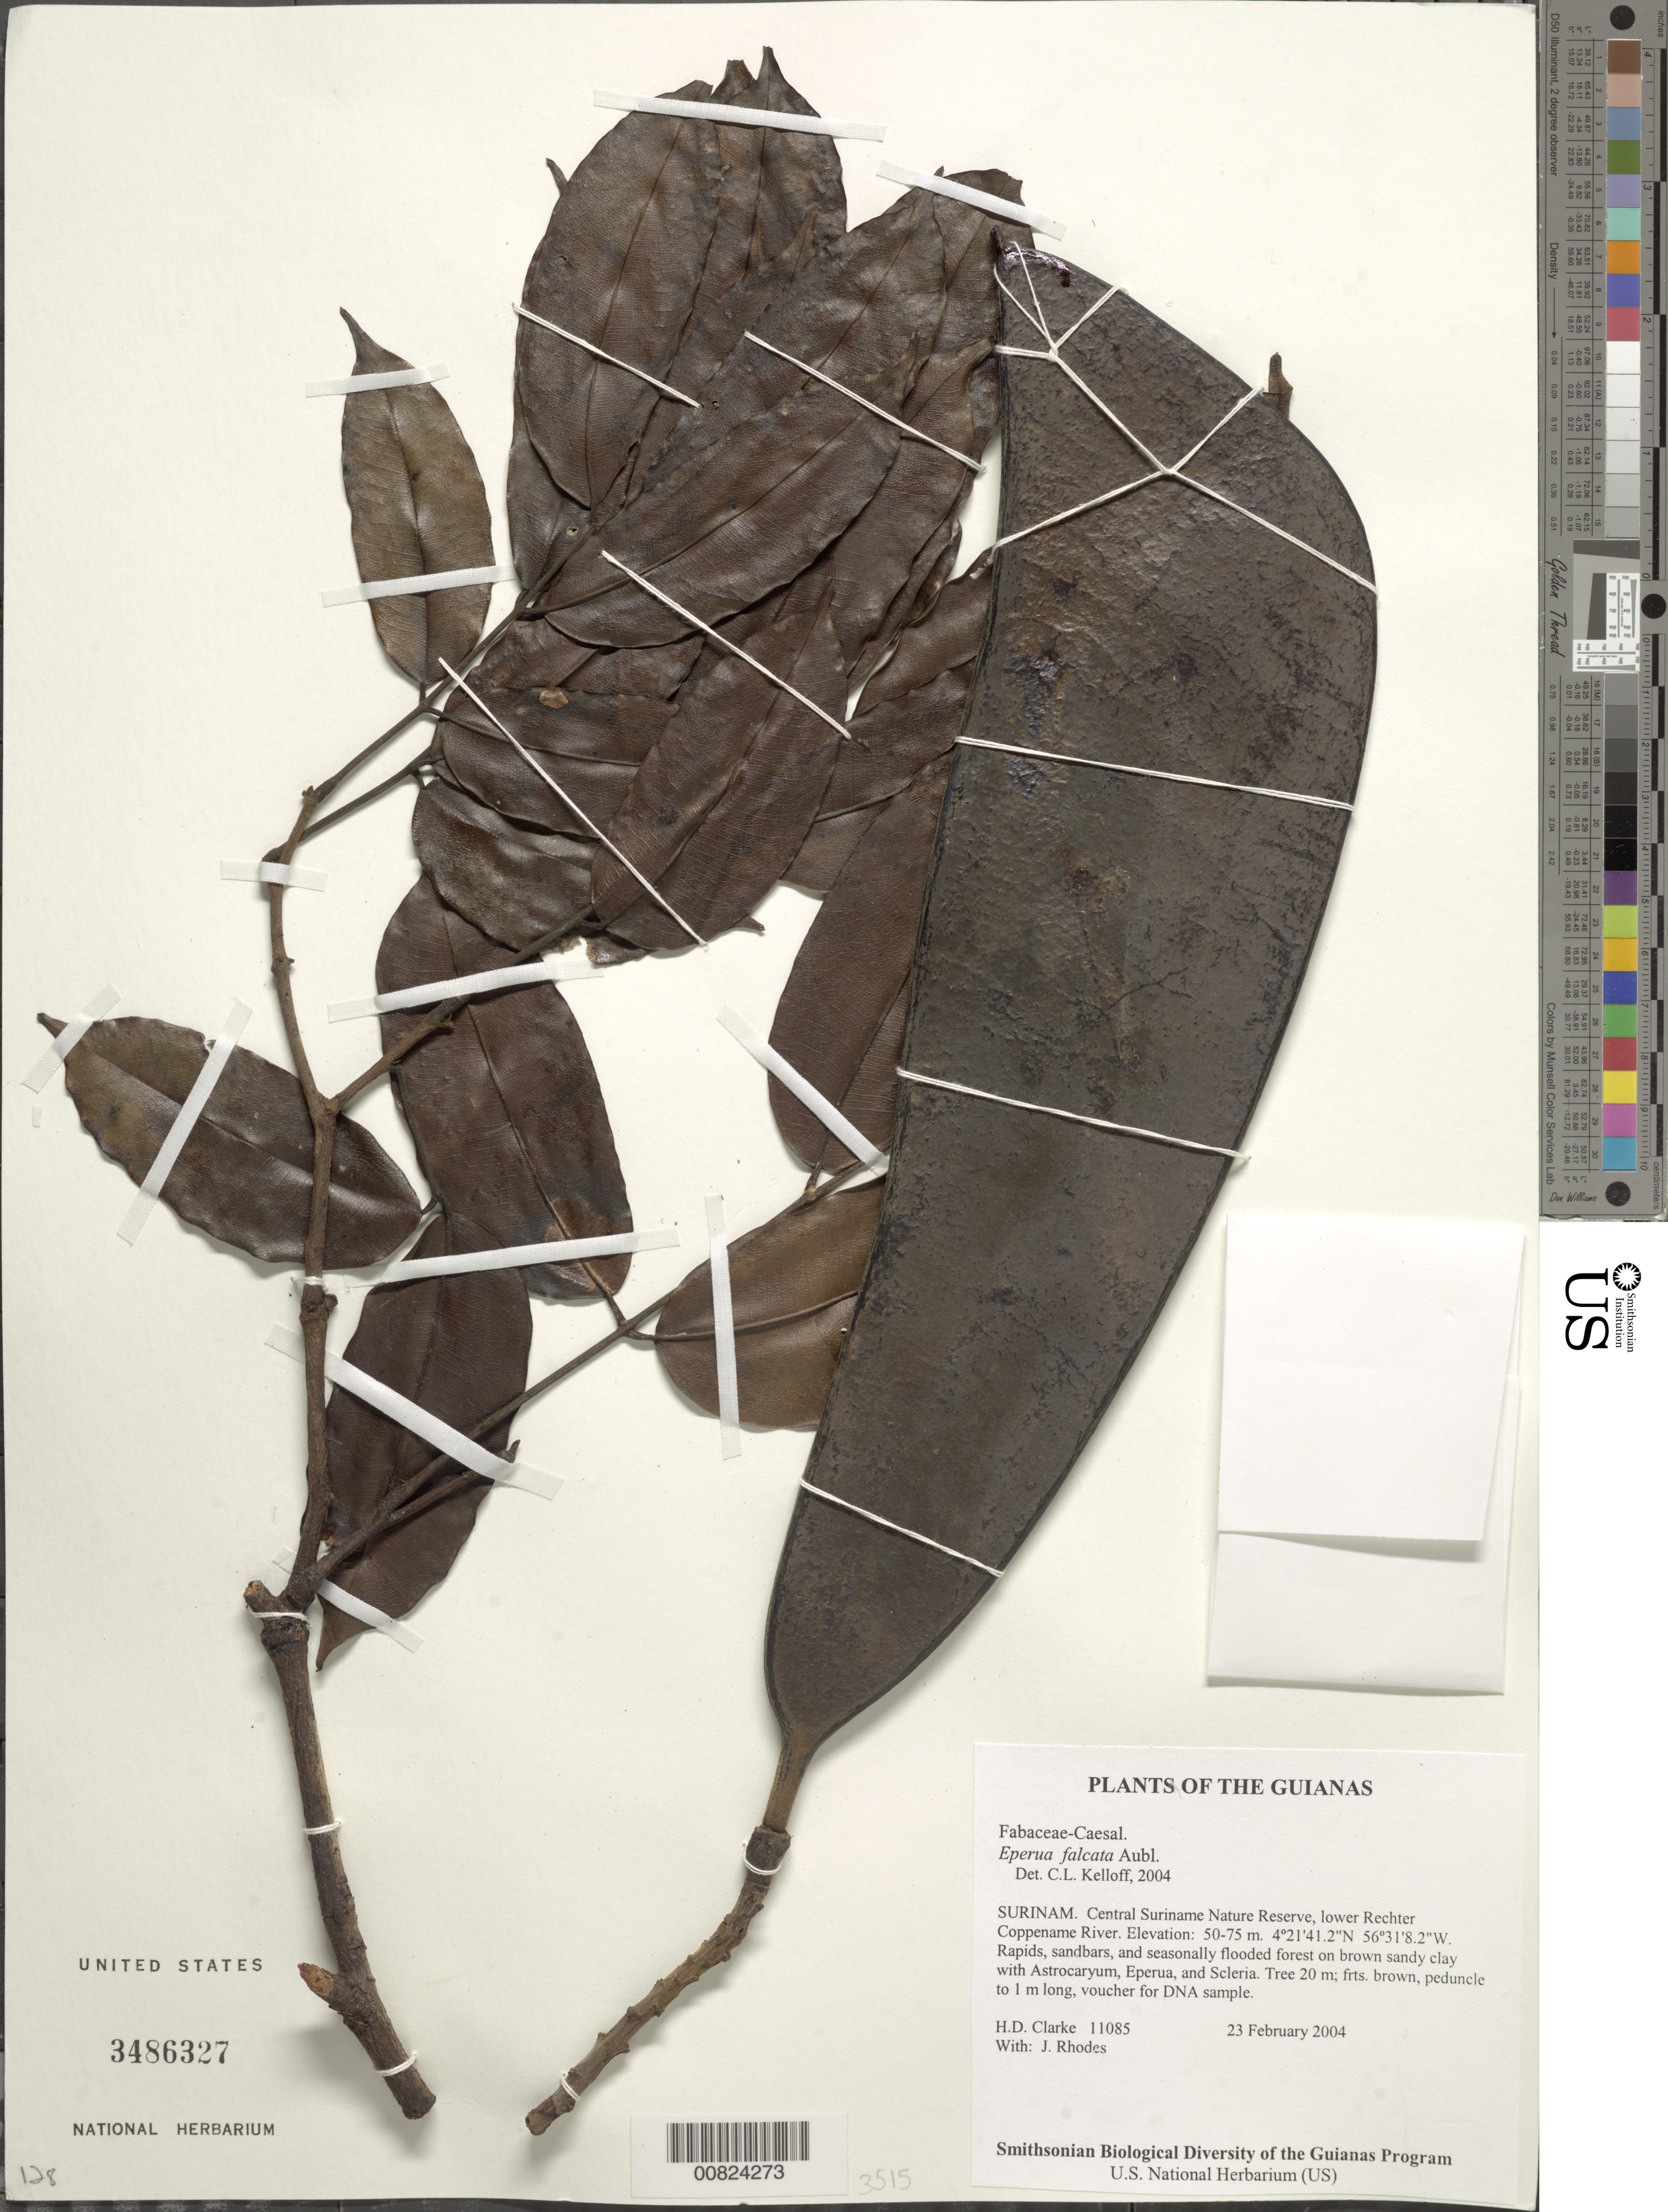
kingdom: Plantae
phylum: Tracheophyta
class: Magnoliopsida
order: Fabales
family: Fabaceae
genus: Eperua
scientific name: Eperua falcata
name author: Aubl.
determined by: Kelloff, Carol L., (US), Smithsonian Institution - National Museum of Natural History (UNITED STATES)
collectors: H. D. Clarke & J. Rhodes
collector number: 11085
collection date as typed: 23 February 2004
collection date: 2004-02-23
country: Suriname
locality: Central Suriname Nature Reserve, lower Rechter Coppename River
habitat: Rapids, sandbars, and seasonally flooded forest on brown sandy clay with Astrocaryum, Eperua, and Scleria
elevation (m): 50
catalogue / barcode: US 3486327